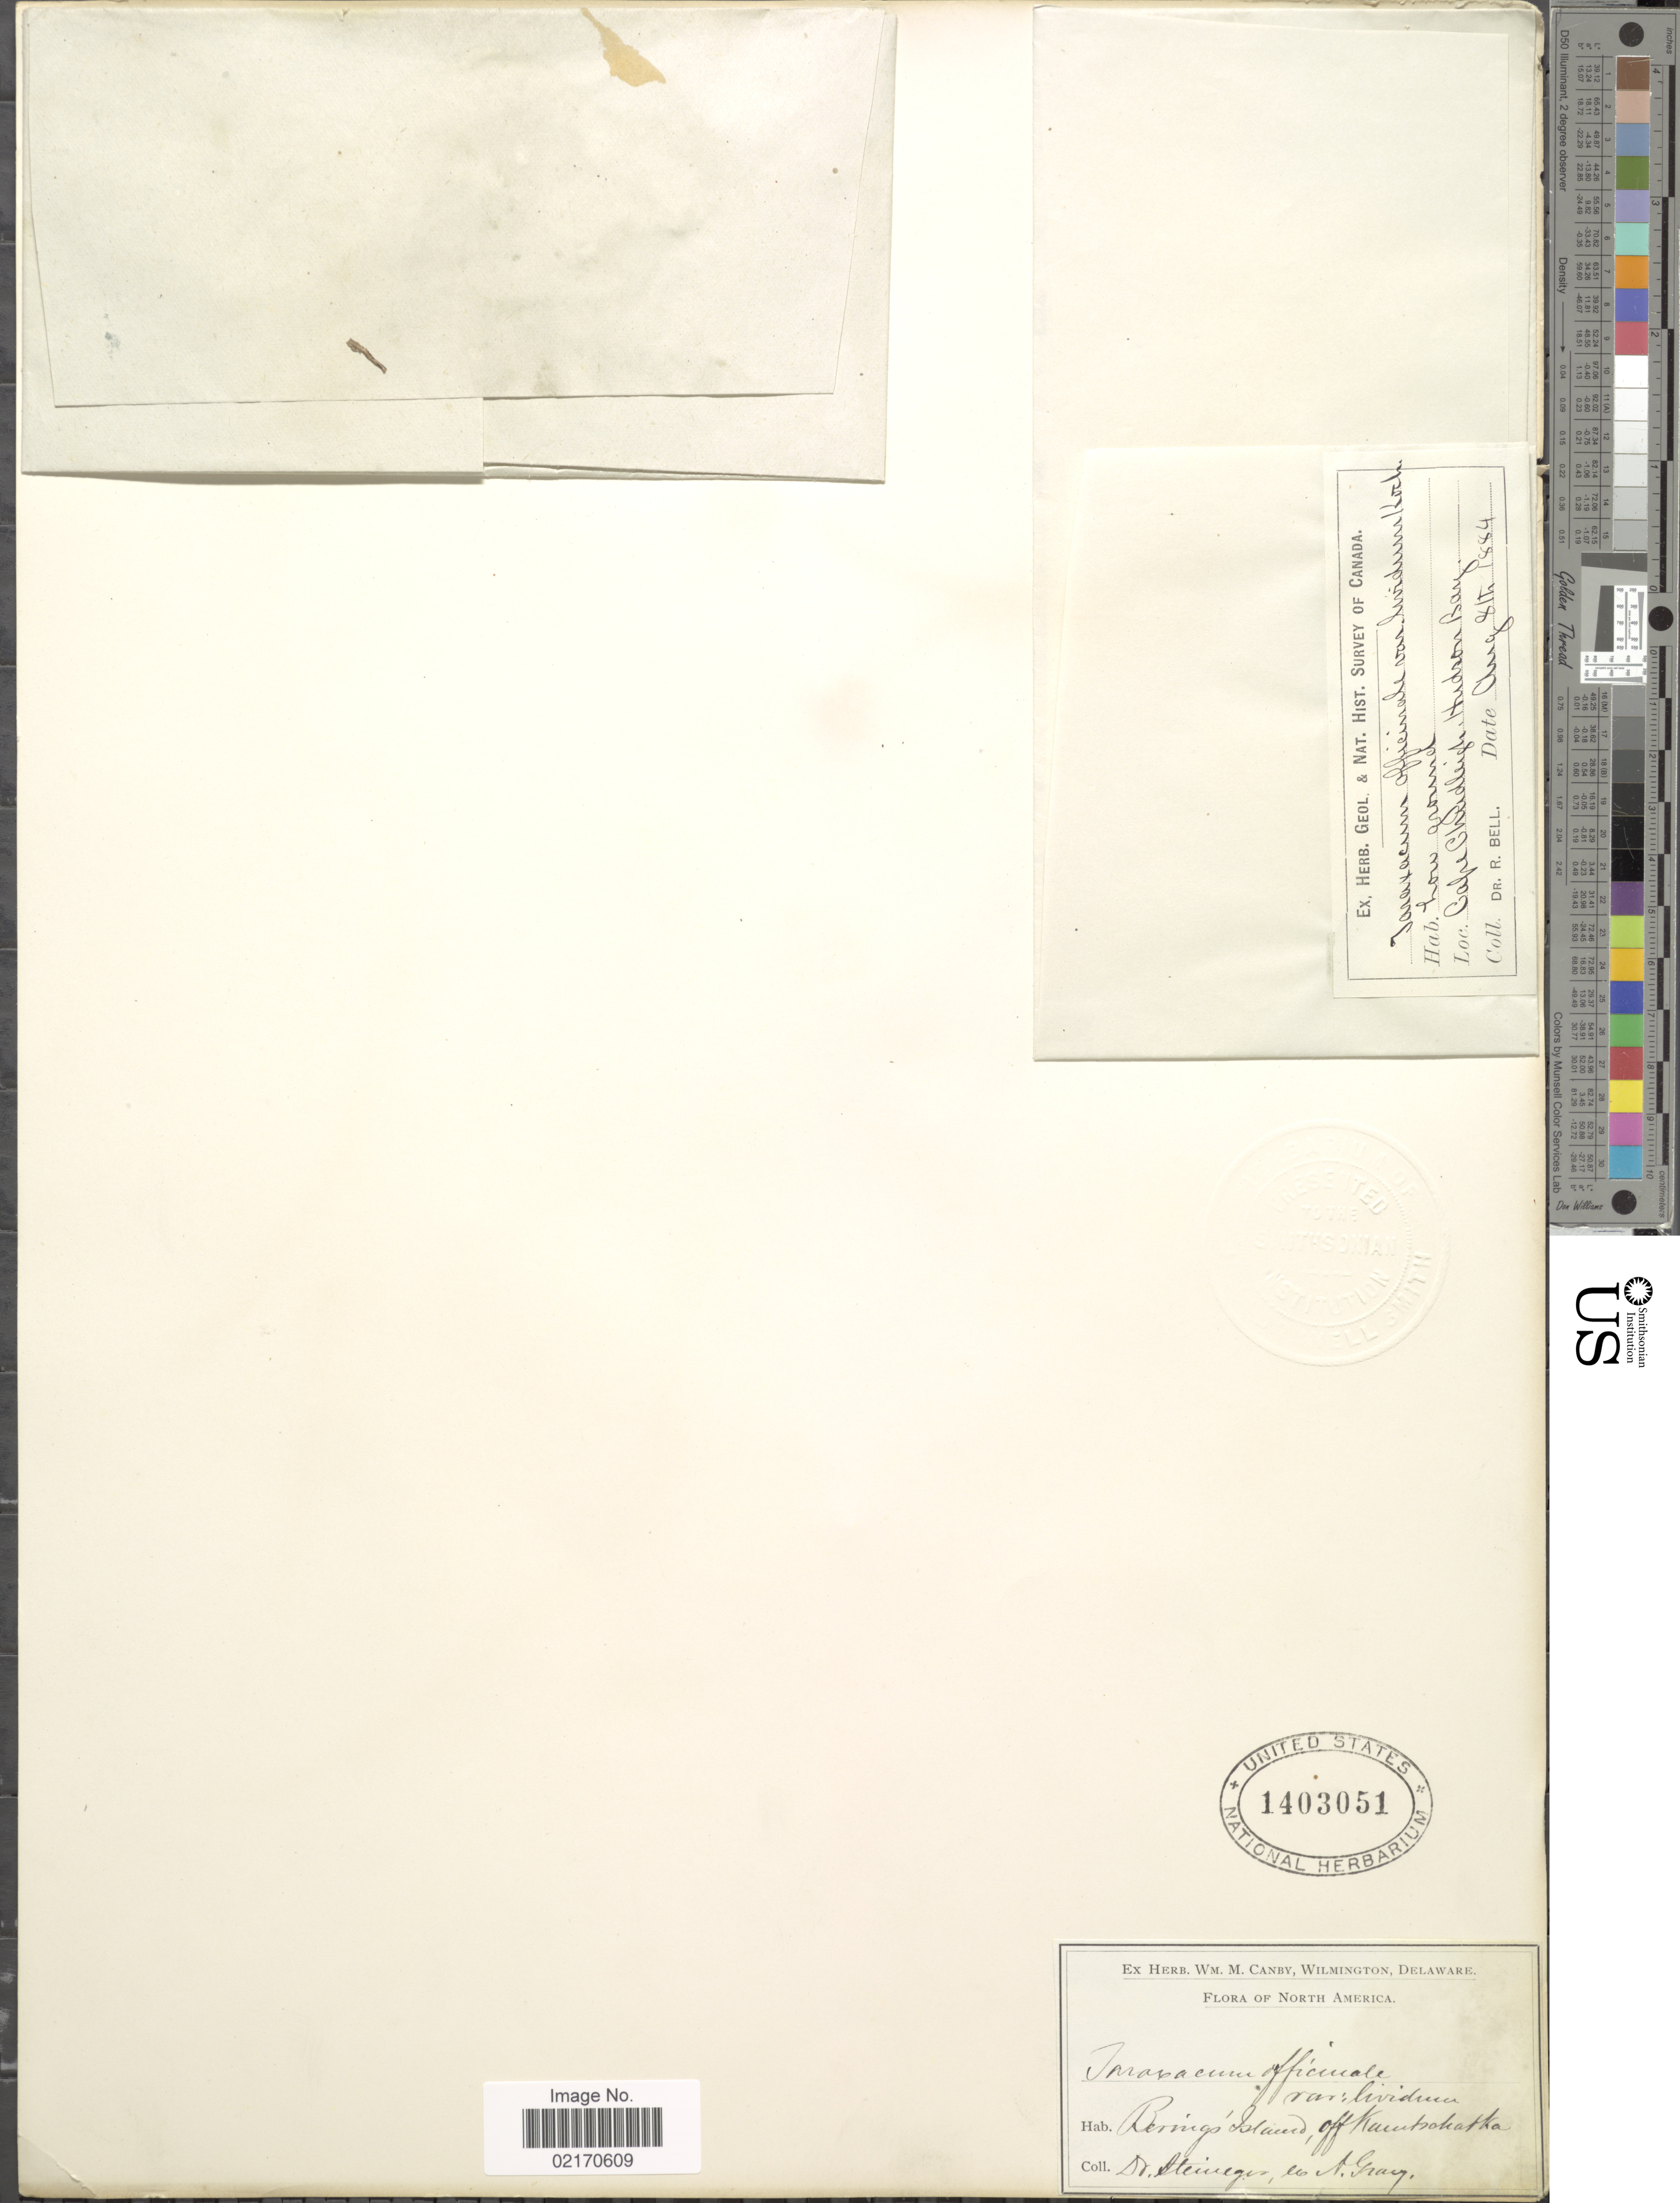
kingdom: Plantae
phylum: Tracheophyta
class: Magnoliopsida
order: Asterales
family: Asteraceae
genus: Taraxacum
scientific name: Taraxacum officinale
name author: G.H. Weber ex F.H. Wigg.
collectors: Steineger, A. Gray & R. Bell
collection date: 1884-08-08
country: Canada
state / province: Nunavut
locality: North America, Berings'Island, off Kamtsckatka, Cape Chudleigh, Hudson Bay.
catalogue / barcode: US 1403051